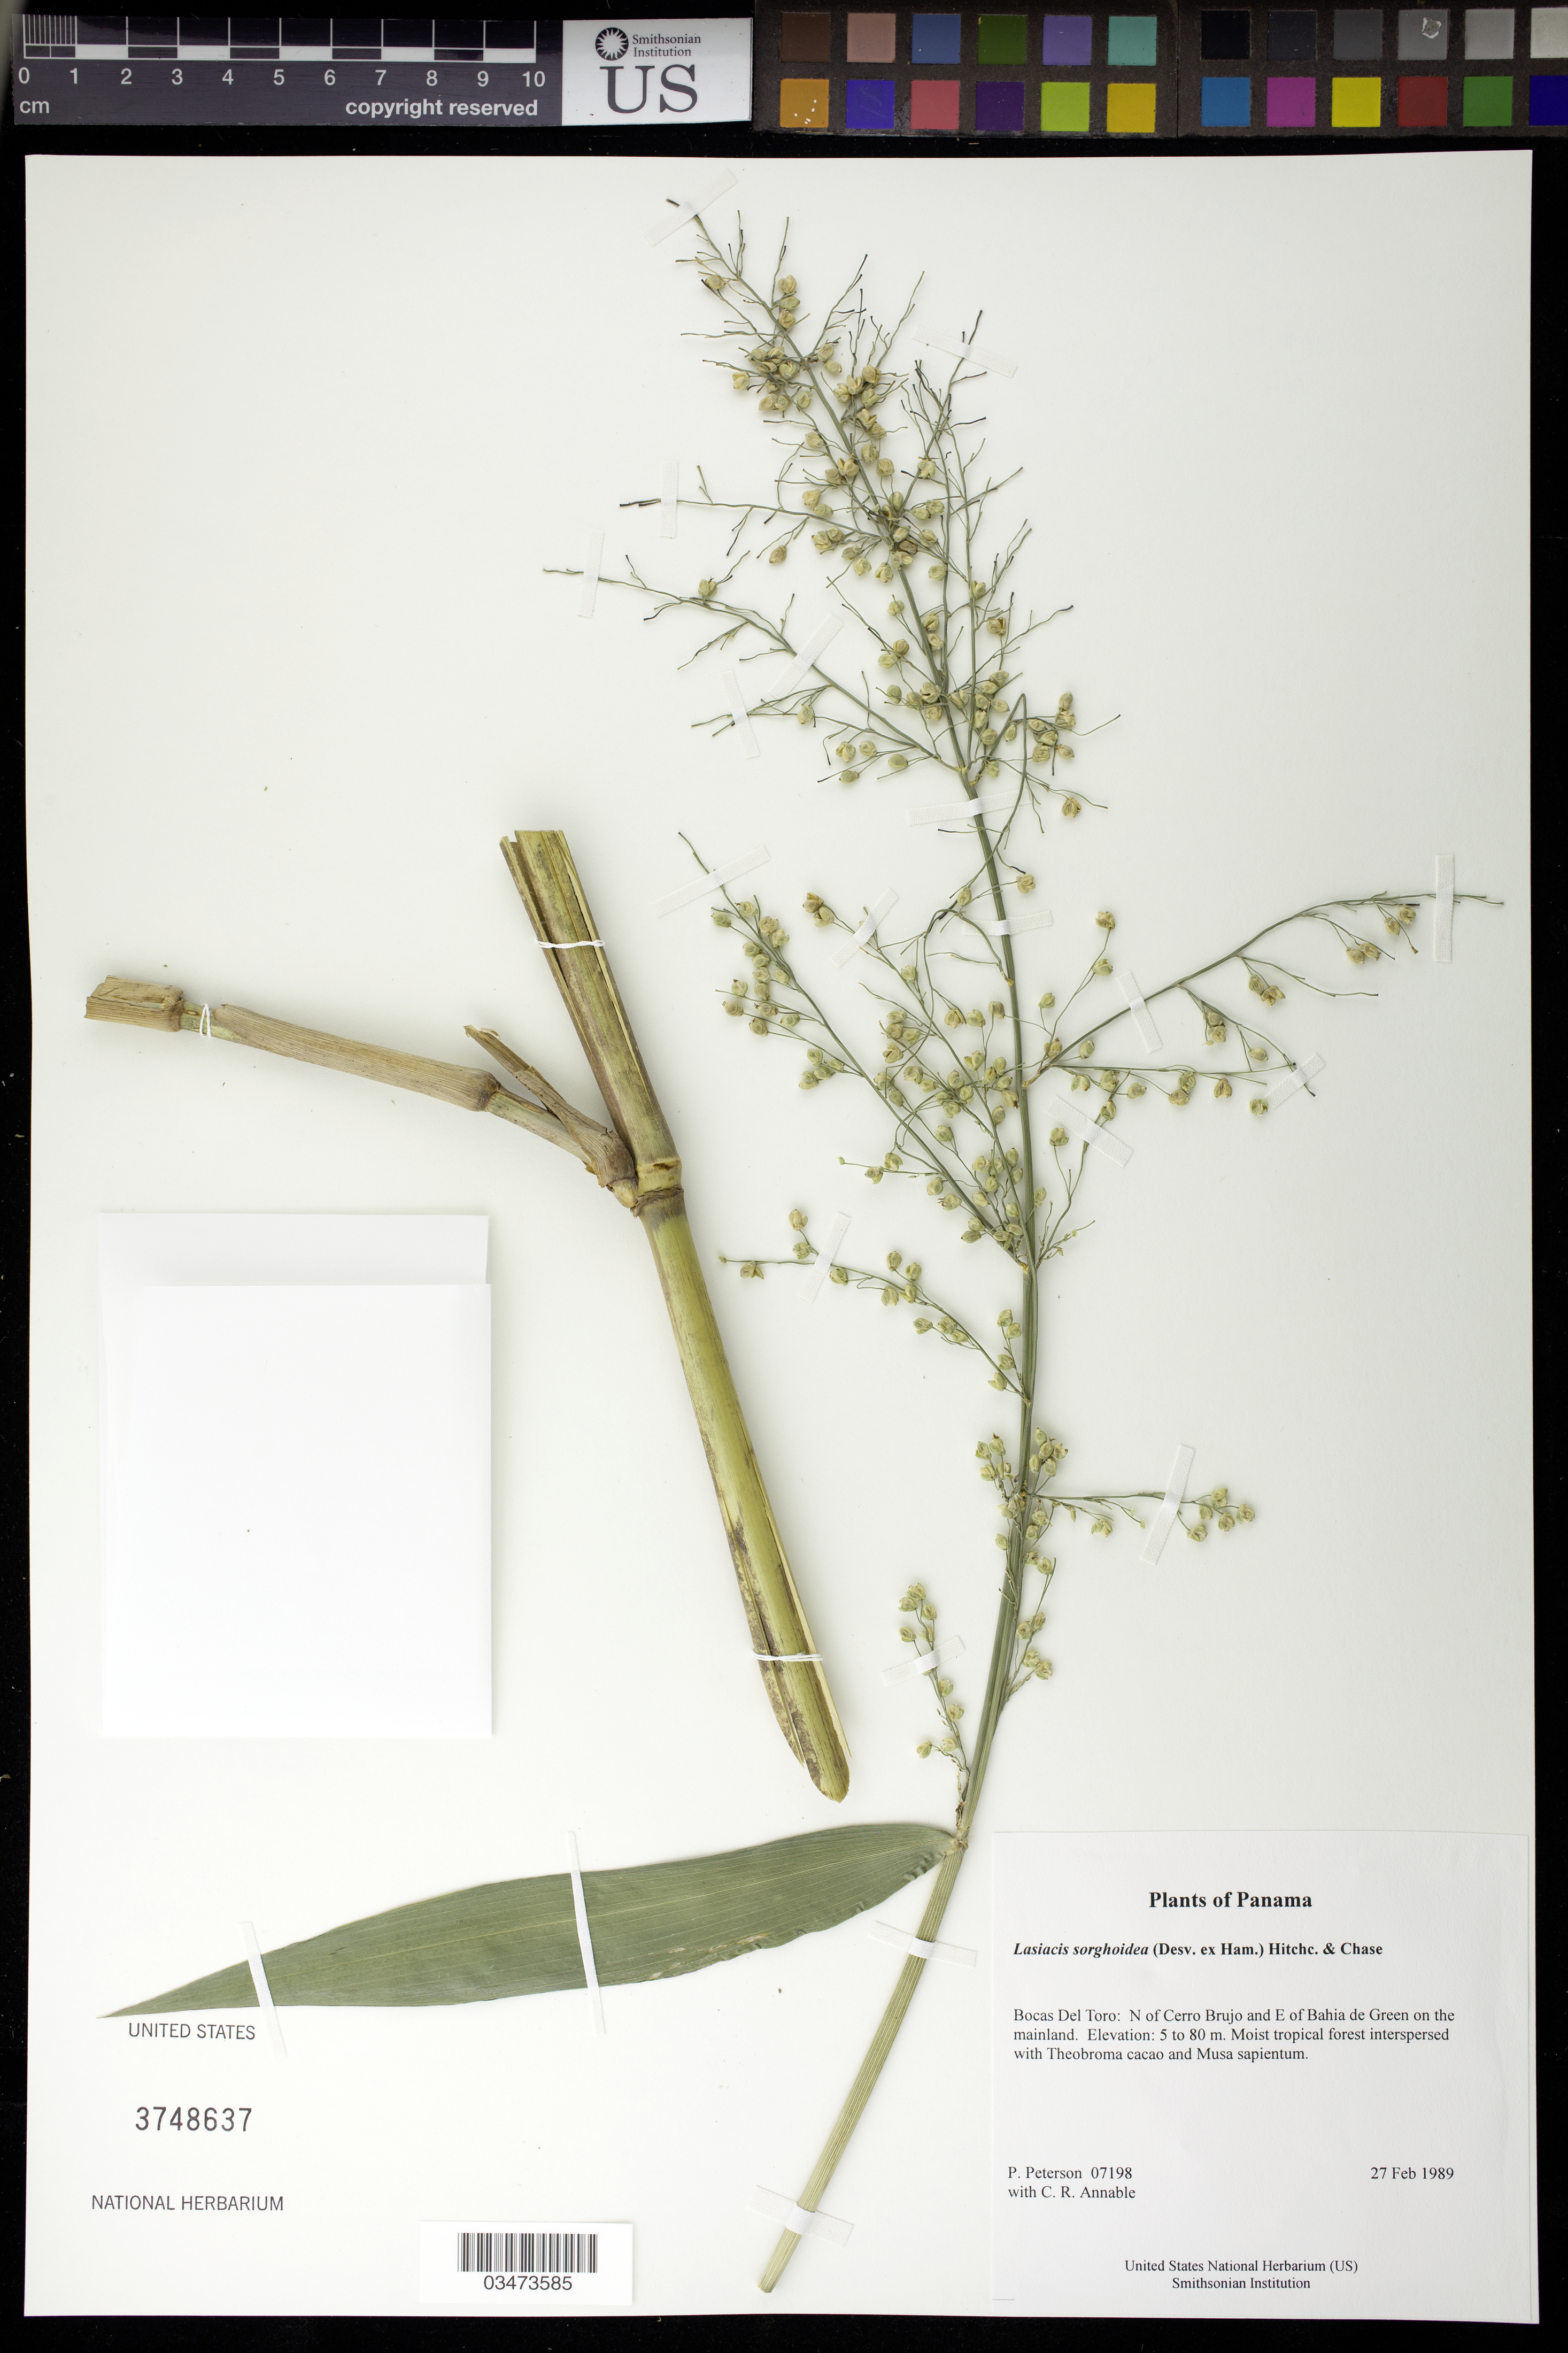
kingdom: Plantae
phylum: Tracheophyta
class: Liliopsida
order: Poales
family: Poaceae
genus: Lasiacis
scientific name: Lasiacis sorghoidea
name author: (Desv. ex Ham.) Hitchc. & Chase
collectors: P. M. Peterson & C. R. Annable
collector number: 07198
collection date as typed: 27 Feb 1989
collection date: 1989-02-27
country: Panama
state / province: Bocas del Toro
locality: N of Cerro Brujo and E of Bahia de Green on the mainland.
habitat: Moist tropical forest interspersed with Theobroma cacao and Musa sapientum.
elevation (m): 5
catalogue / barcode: US 3748637